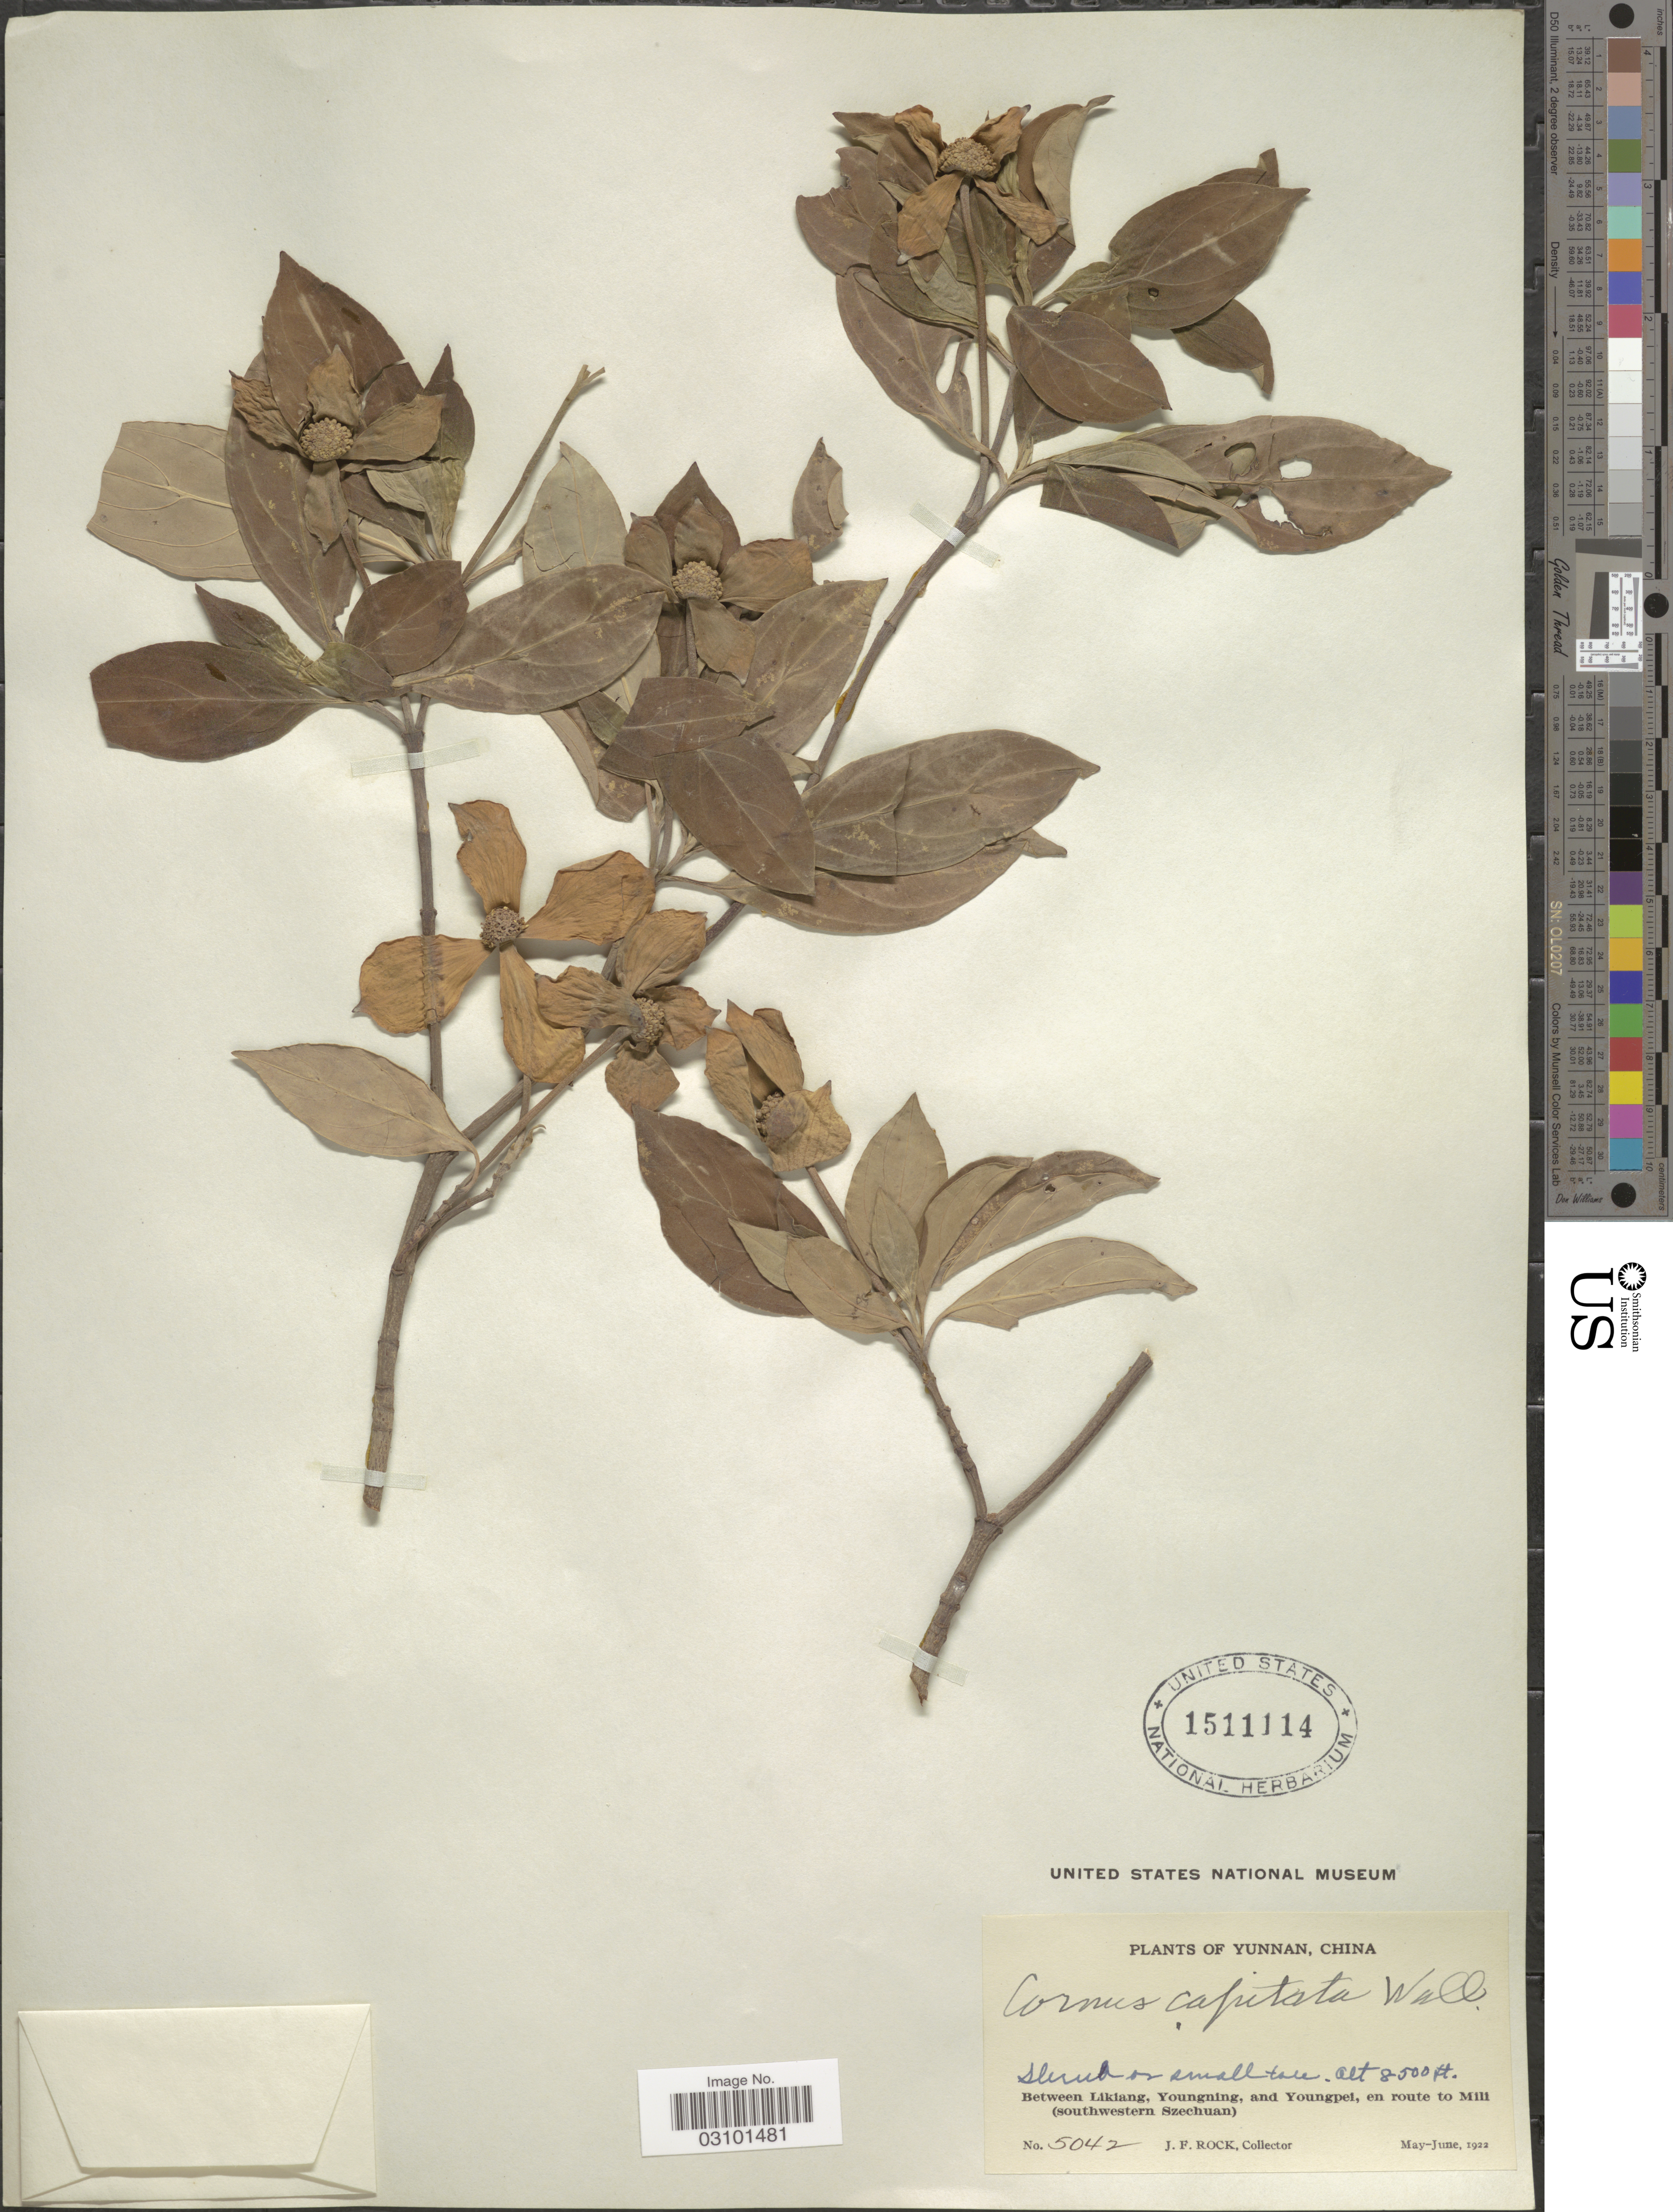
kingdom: Plantae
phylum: Tracheophyta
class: Magnoliopsida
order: Cornales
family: Cornaceae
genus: Cornus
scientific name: Cornus capitata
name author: Wall.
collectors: J. Rock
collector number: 5042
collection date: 1922-05/1922-06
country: China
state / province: Yunnan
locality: Between Likiang, Youngning, and Youngpei, en route to Mill (southwestern Szechuan).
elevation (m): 2591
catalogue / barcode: US 1511114